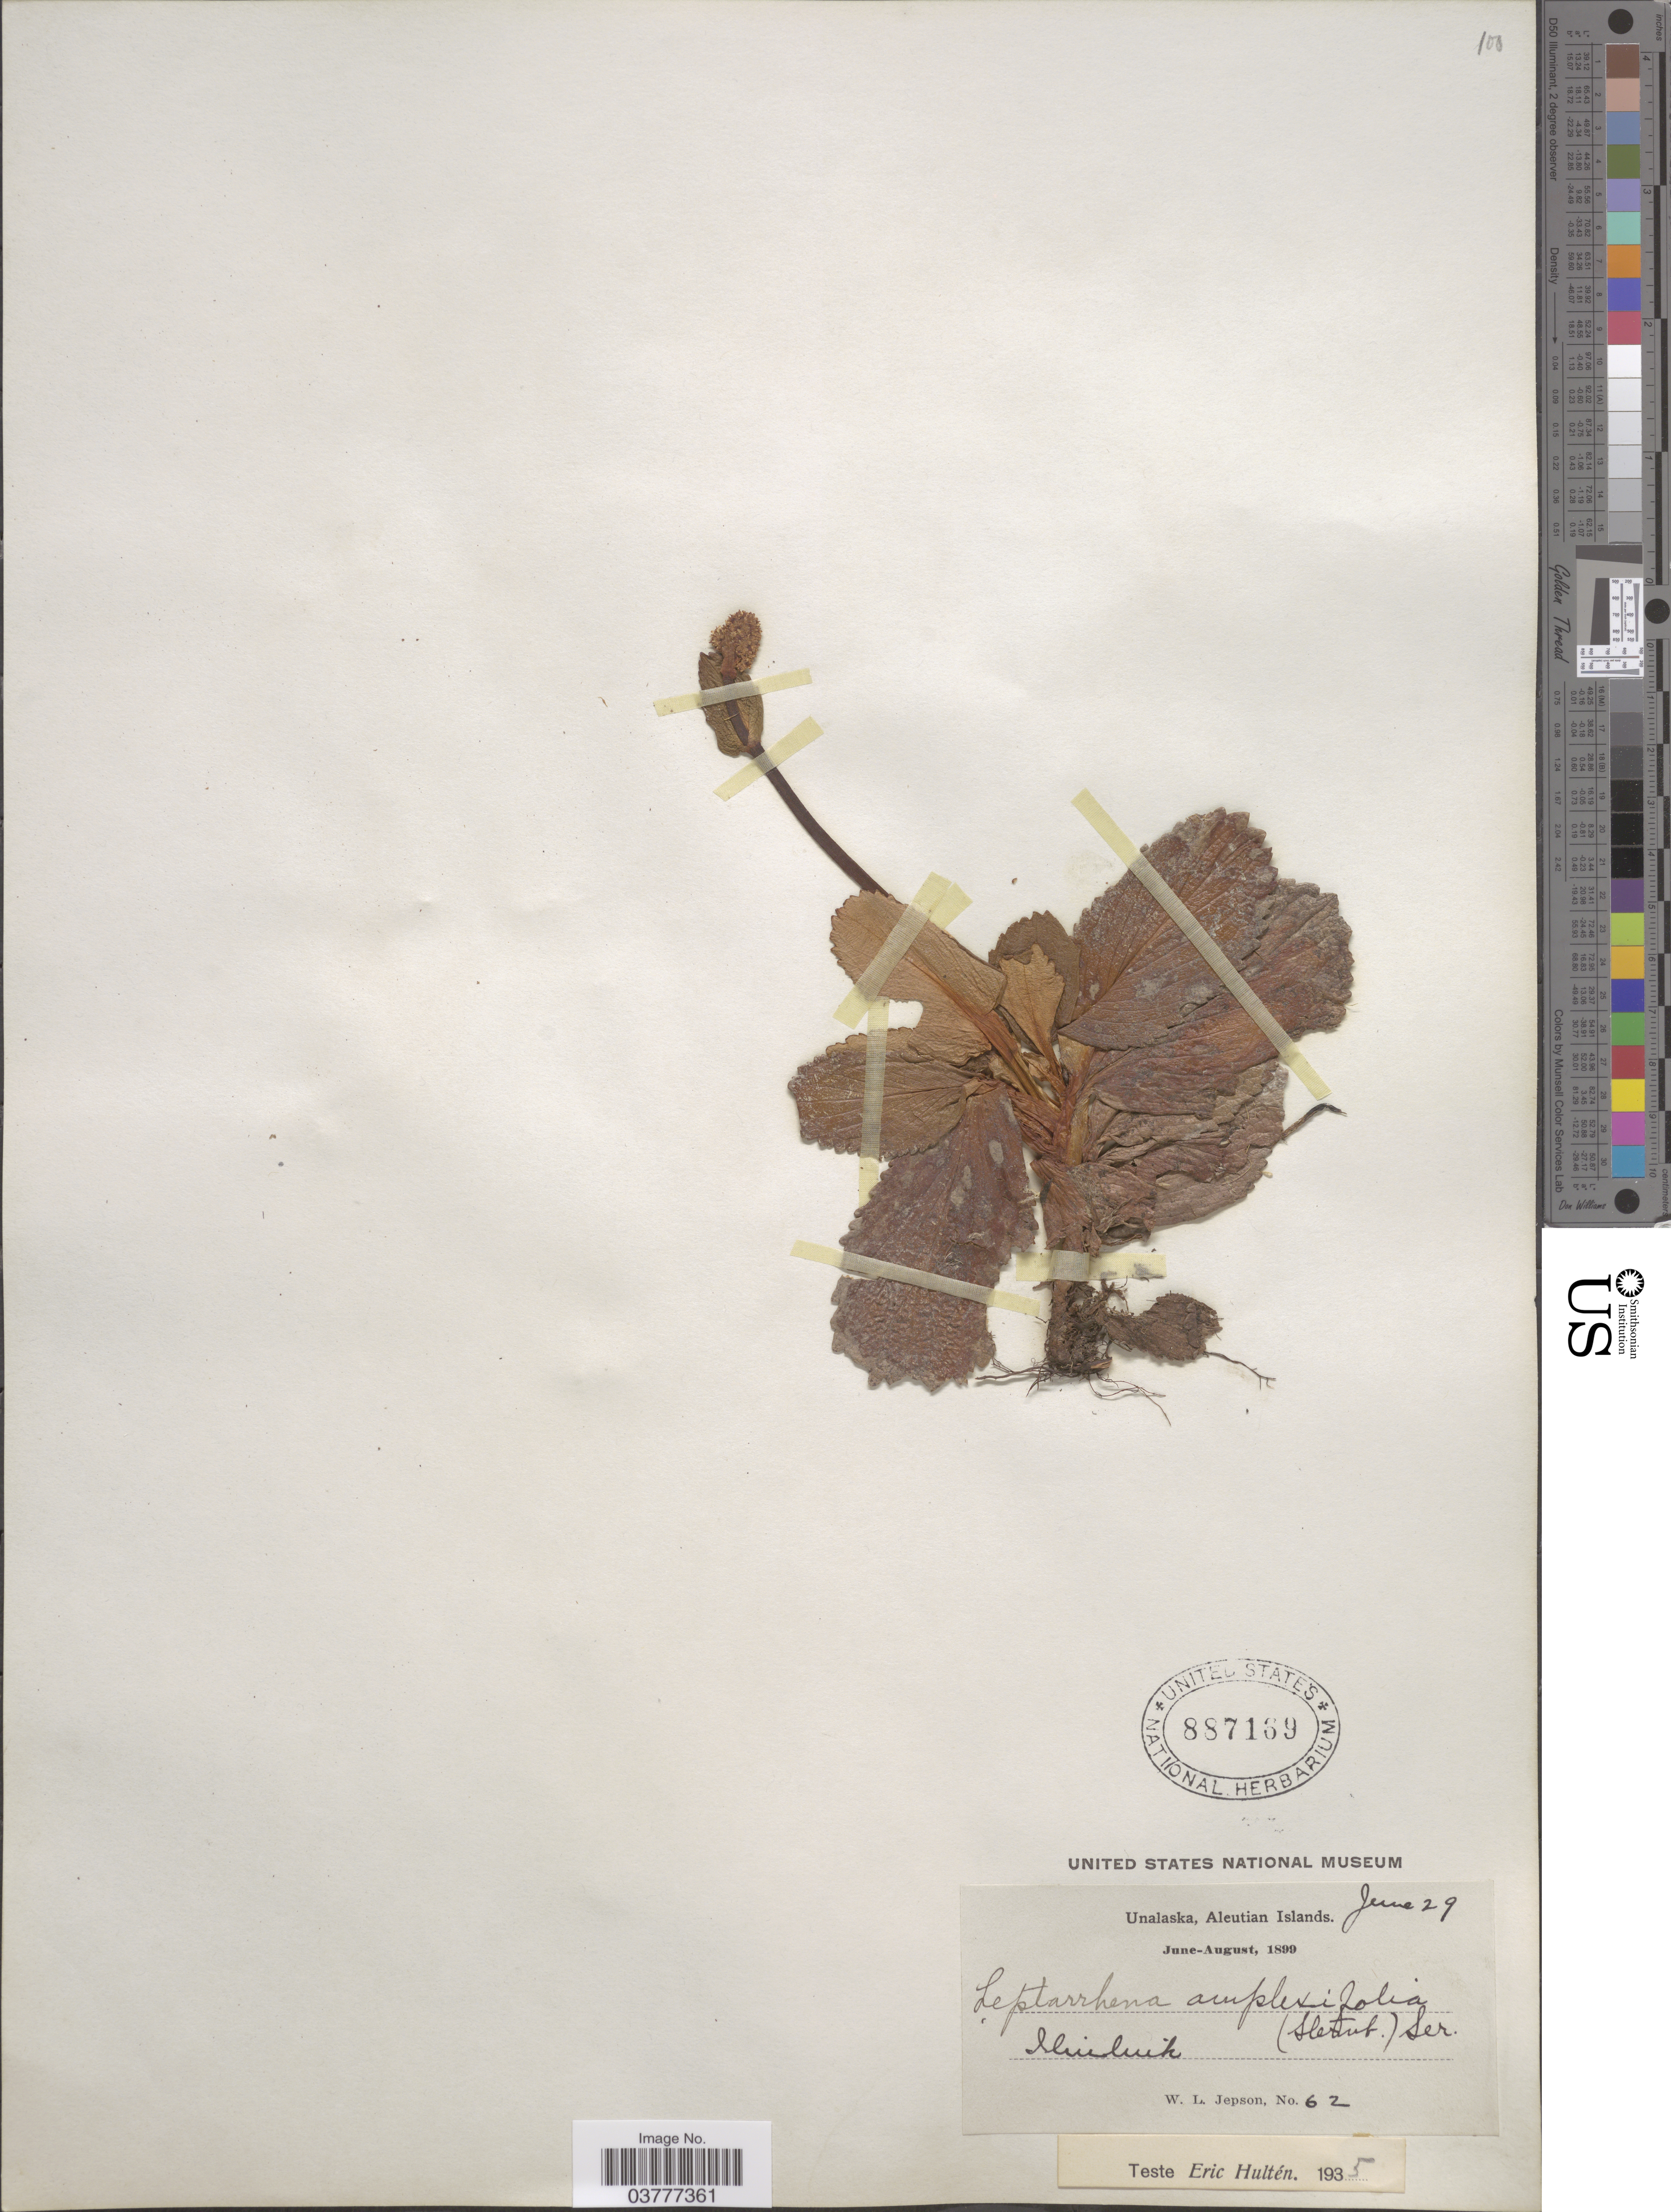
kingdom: Plantae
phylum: Tracheophyta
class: Magnoliopsida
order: Saxifragales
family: Saxifragaceae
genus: Leptarrhena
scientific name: Leptarrhena pyrolifolia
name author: (D. Don) Ser.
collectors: W. L. Jepson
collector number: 62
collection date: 1899-06-29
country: United States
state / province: Alaska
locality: Unalaska, Aleutian Islands. Iliuliuk.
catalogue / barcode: US 887169